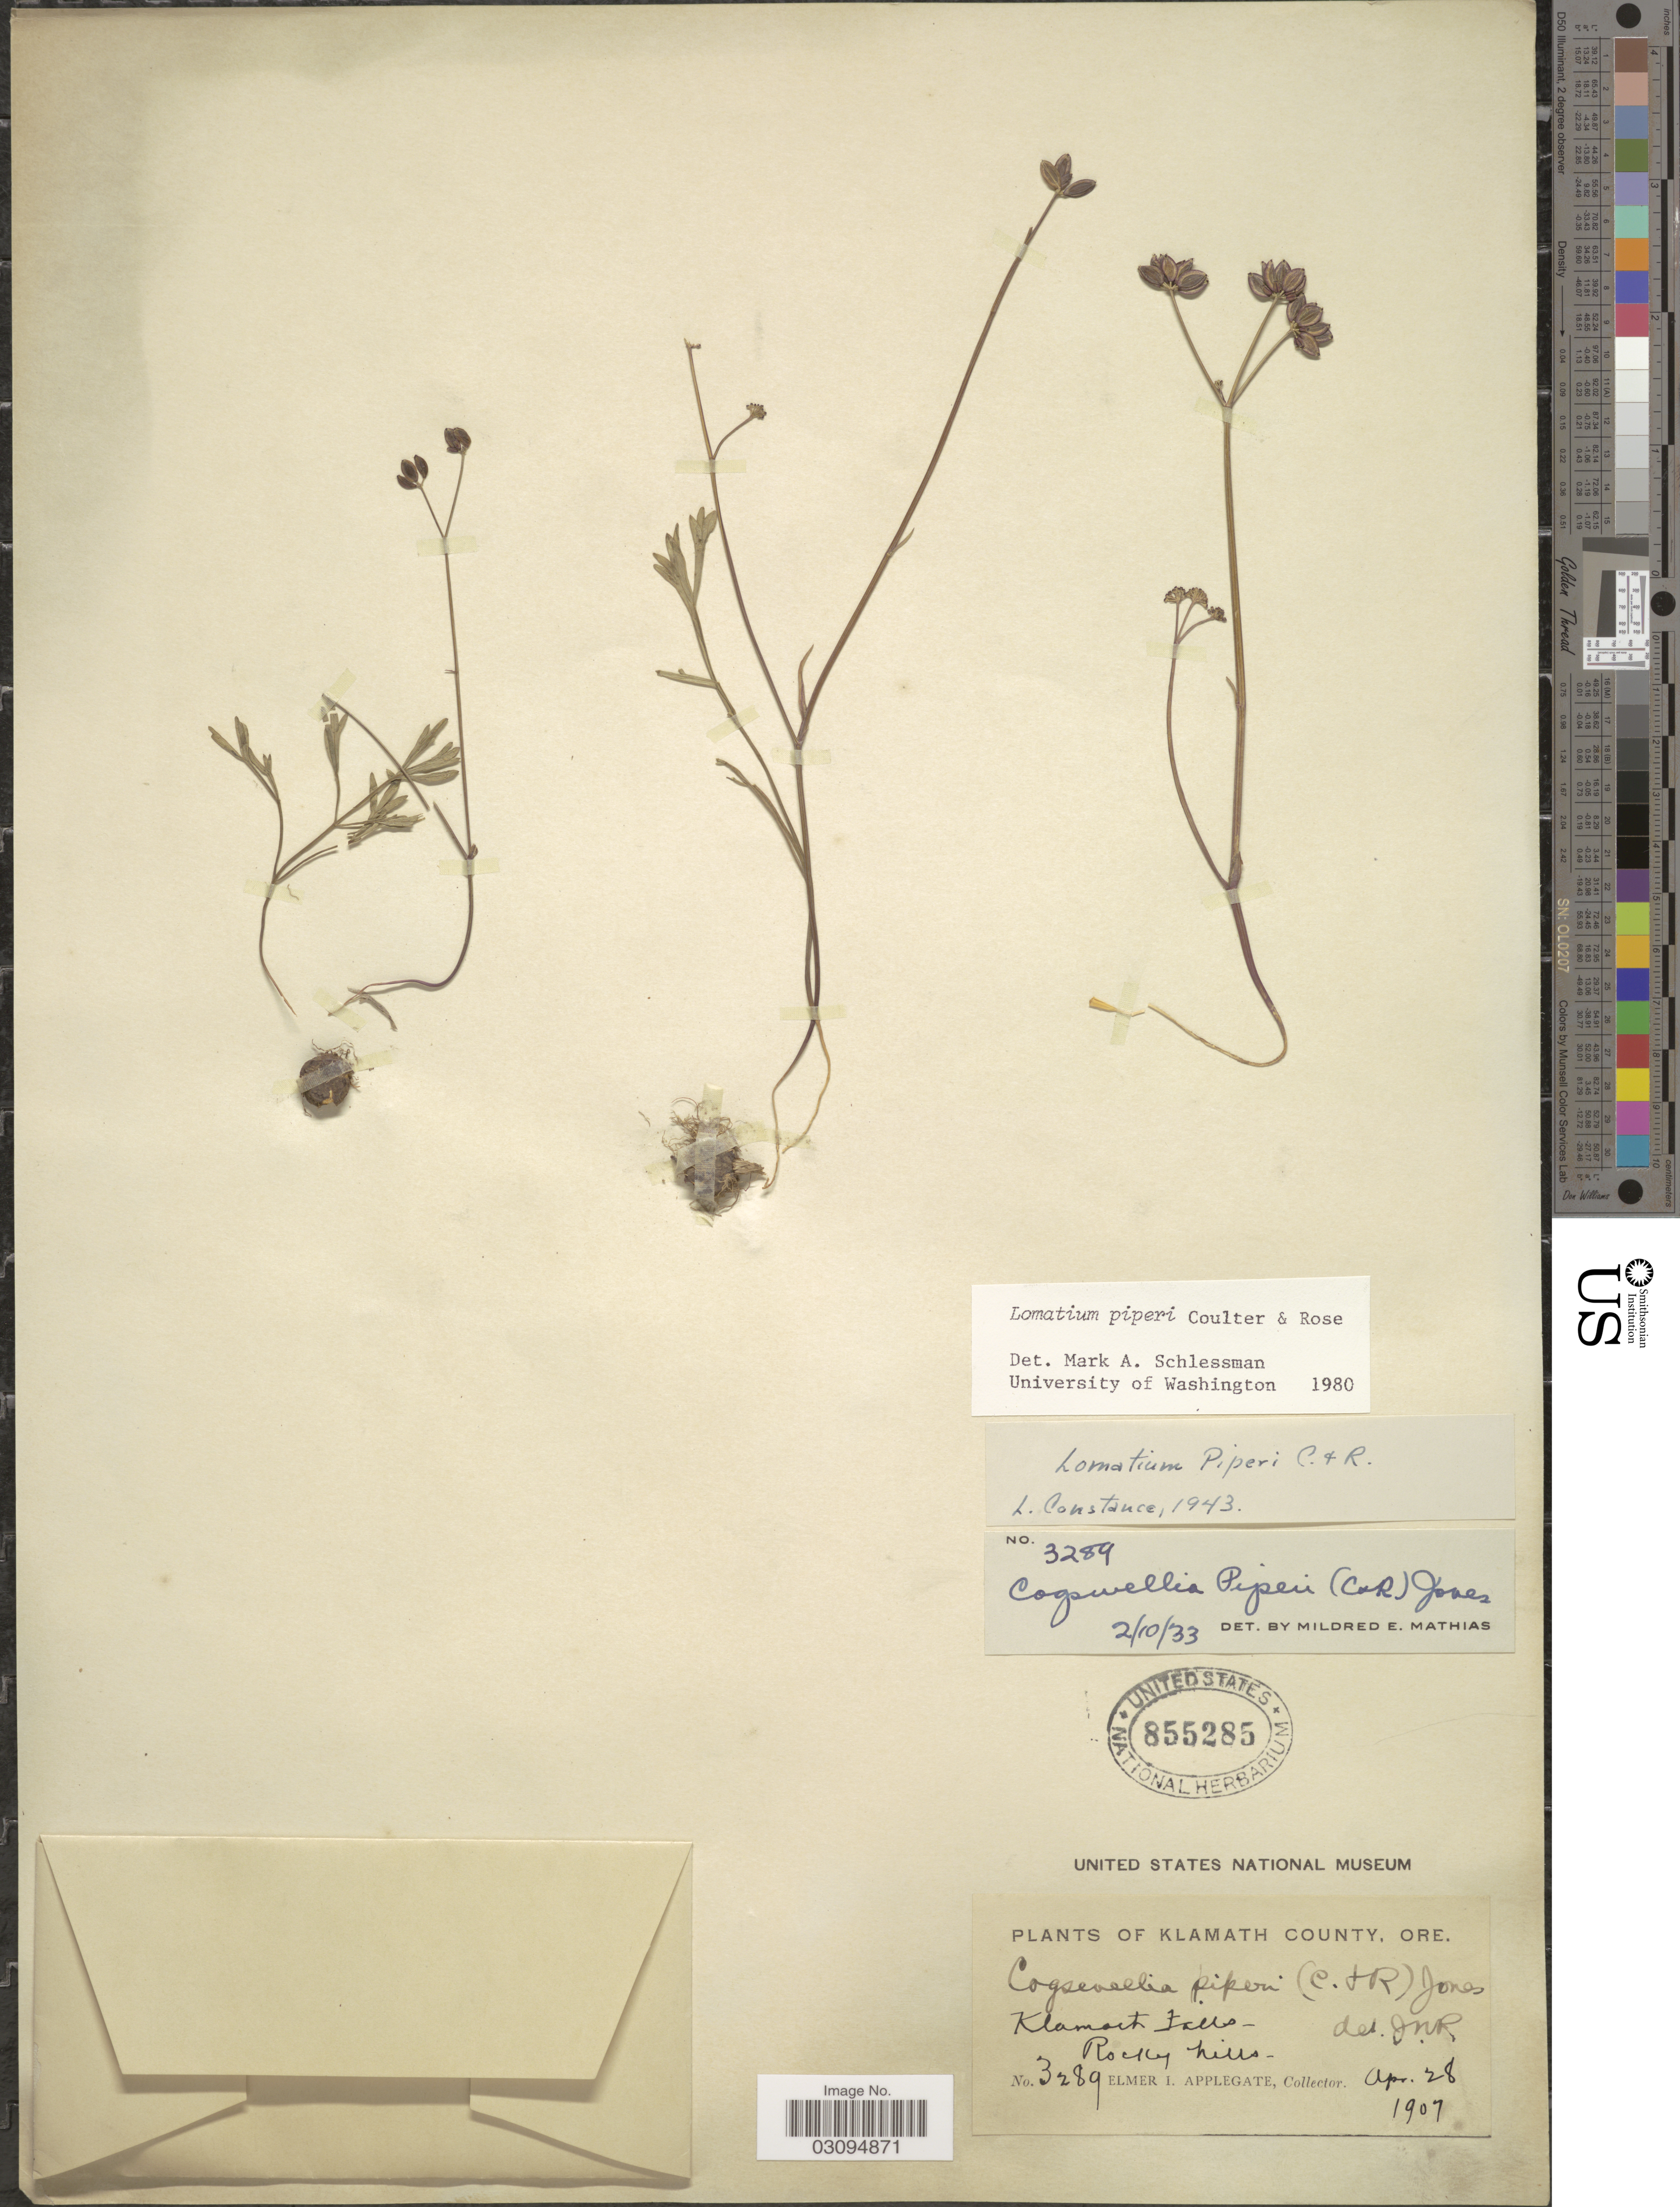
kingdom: Plantae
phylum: Tracheophyta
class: Magnoliopsida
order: Apiales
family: Apiaceae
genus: Lomatium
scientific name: Lomatium piperi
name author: J.M. Coult. & Rose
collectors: E. I. Applegate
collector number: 3289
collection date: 1907-04-28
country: United States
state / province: Oregon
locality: Klamath County, Klamath Falls.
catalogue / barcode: US 855285